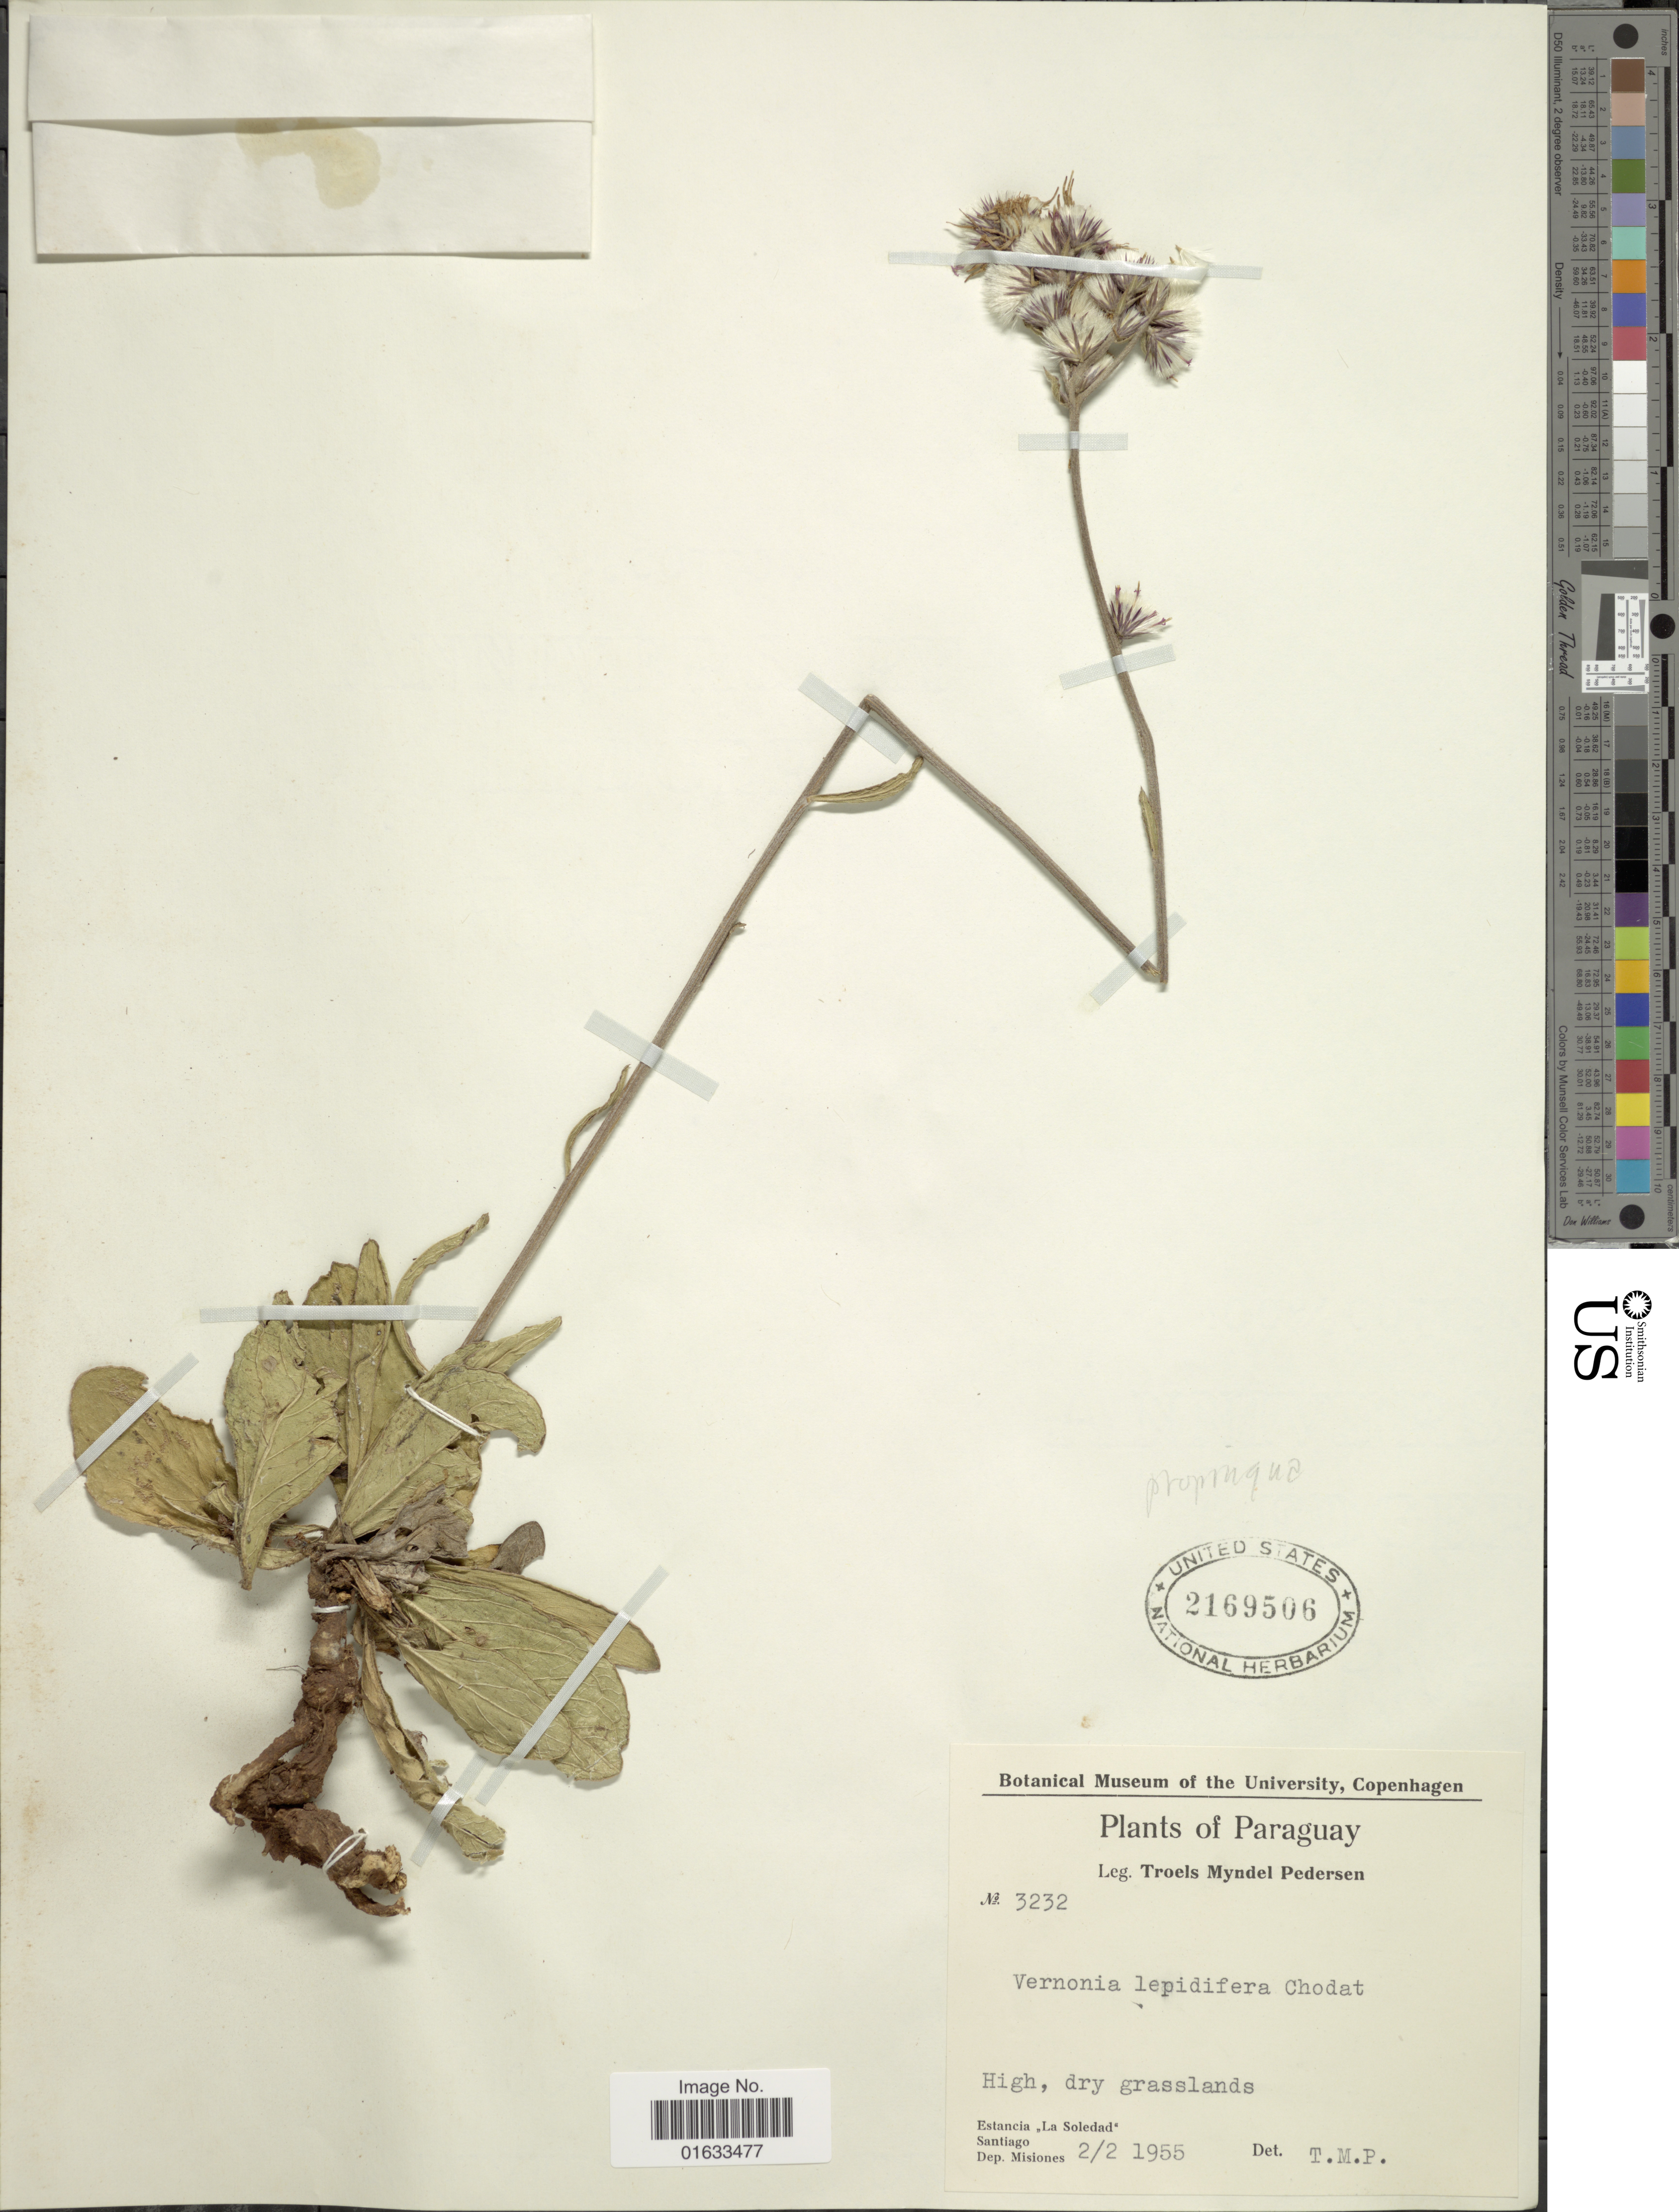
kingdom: Plantae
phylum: Tracheophyta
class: Magnoliopsida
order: Asterales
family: Asteraceae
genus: Chrysolaena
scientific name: Chrysolaena propinqua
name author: (Hieron.) H. Rob.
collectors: T. Pederson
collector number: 3232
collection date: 1955-02-02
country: Paraguay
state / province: Misiones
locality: Estancia La Soledad, Santiago, Dep. Misiones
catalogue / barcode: US 2169506